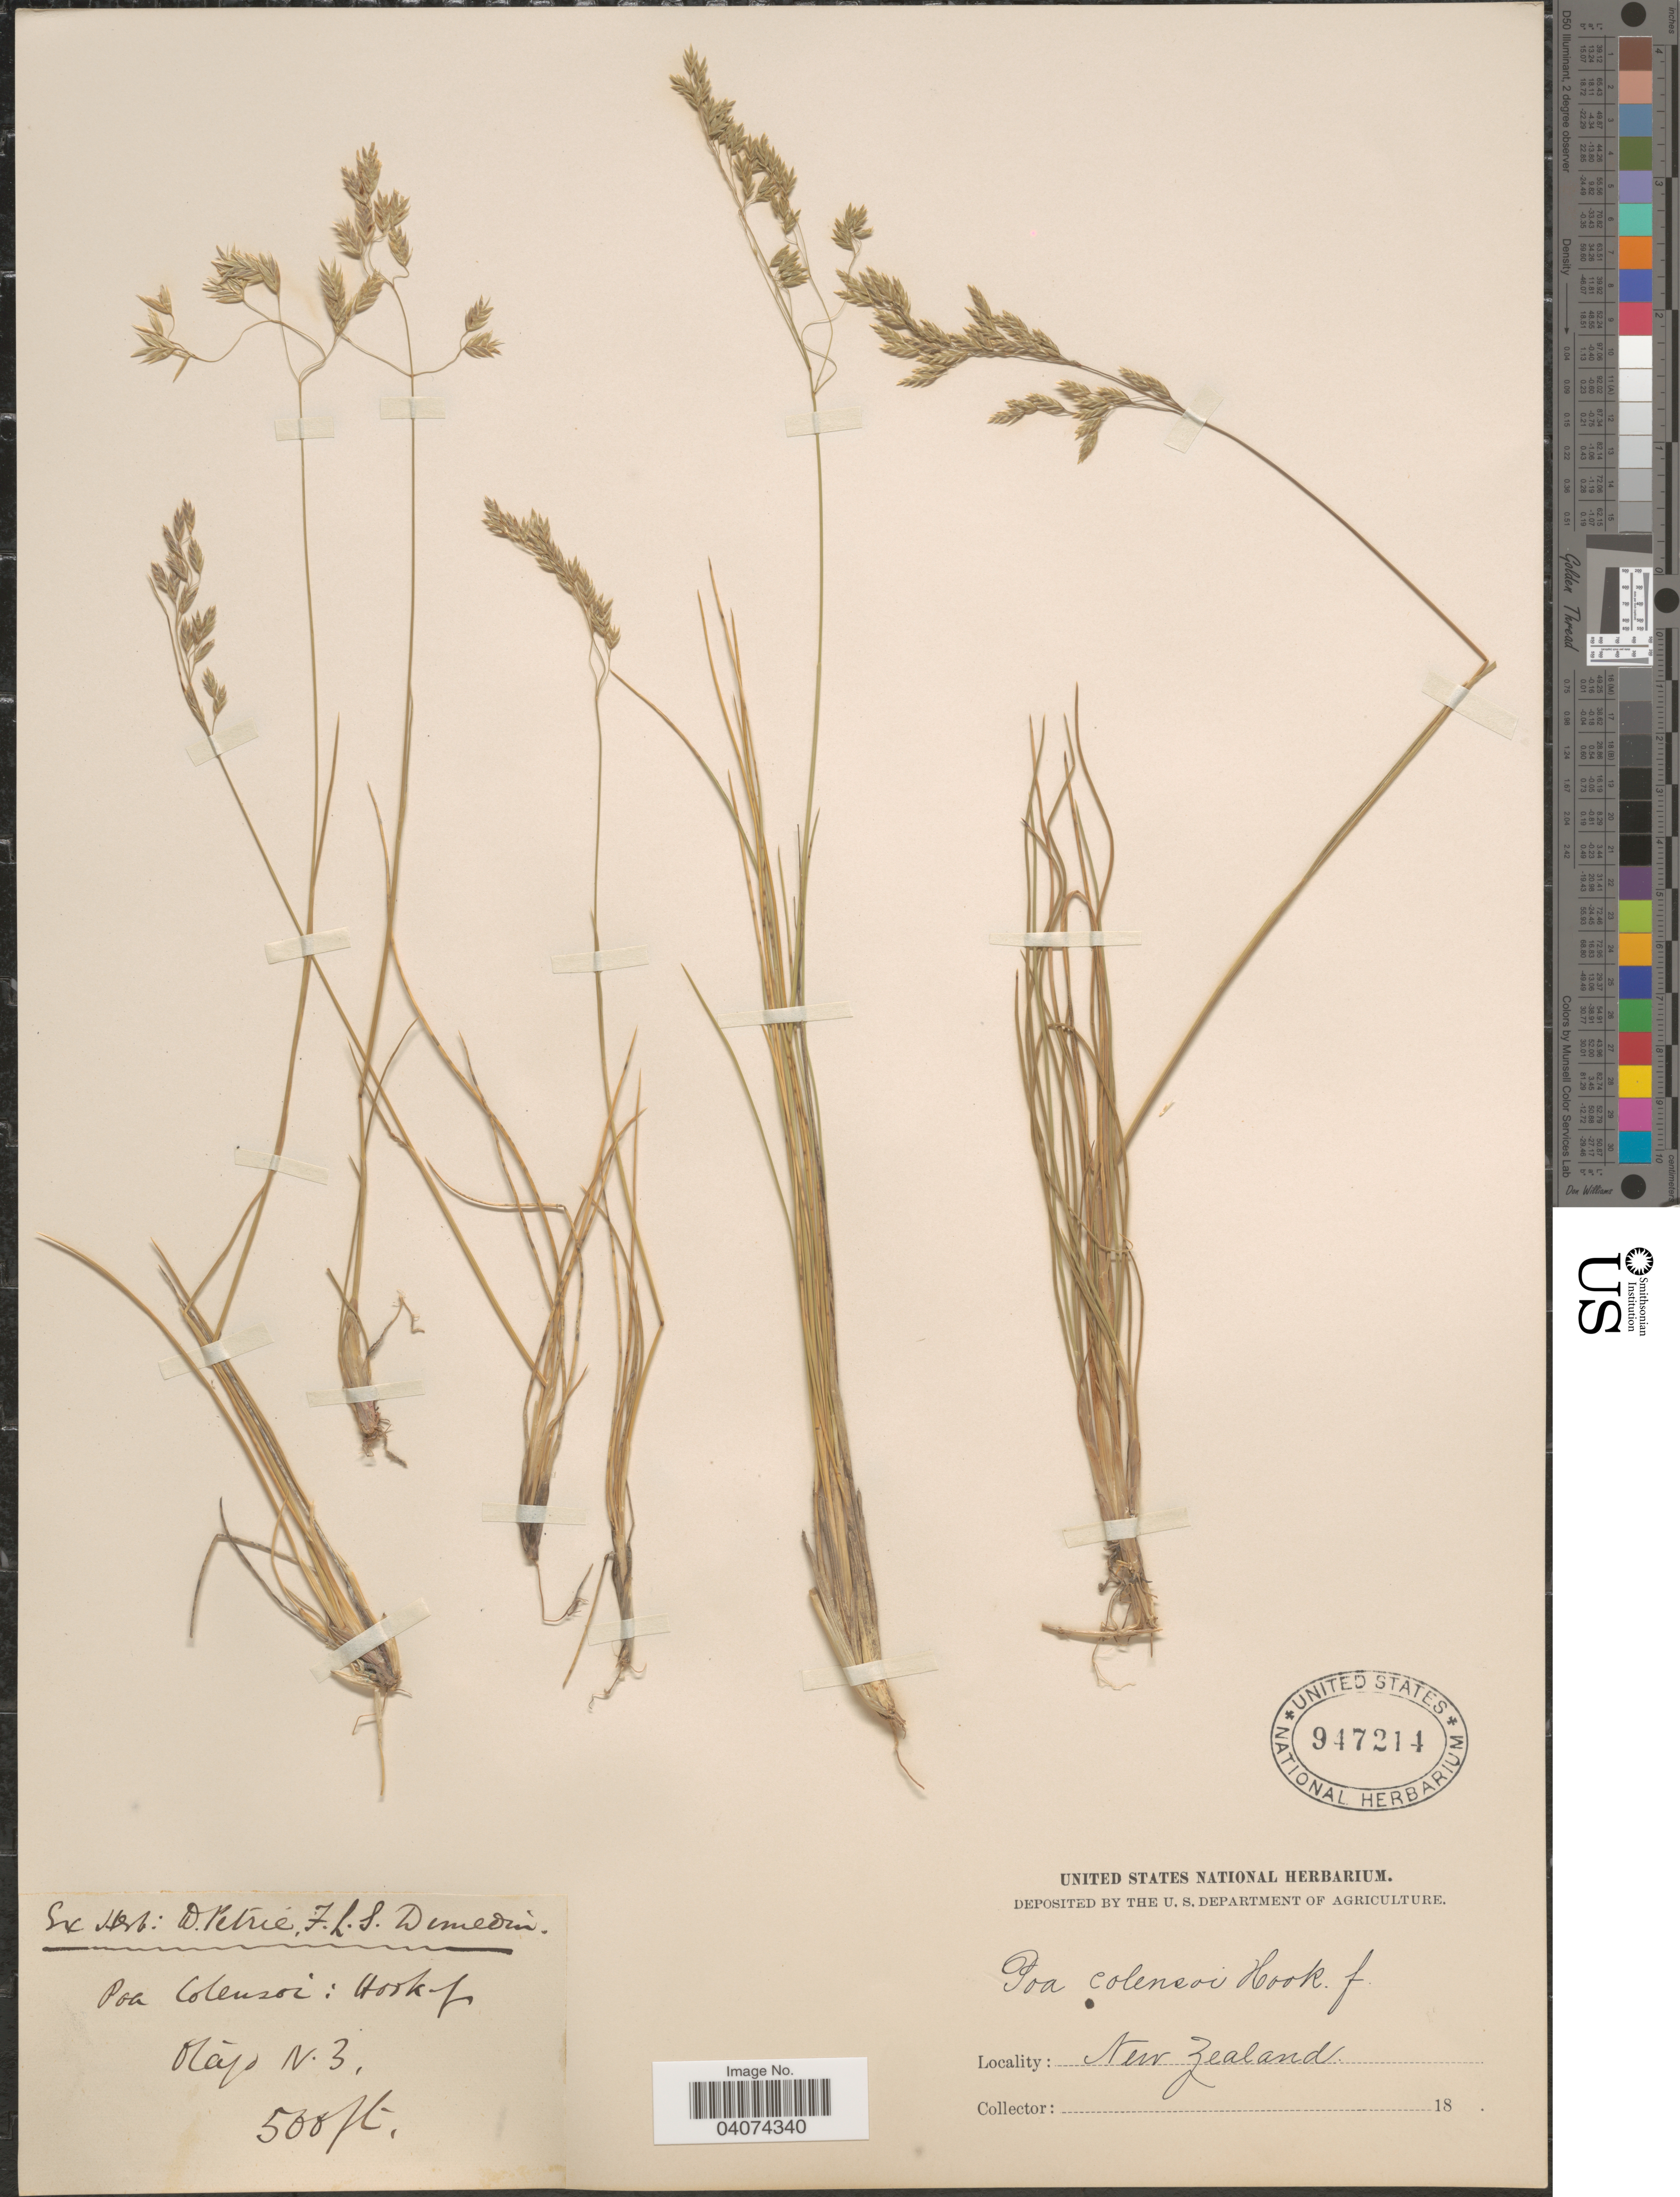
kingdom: Plantae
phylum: Tracheophyta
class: Liliopsida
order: Poales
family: Poaceae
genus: Poa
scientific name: Poa colensoi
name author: Hook. f.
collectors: Ex Herb D. Petrie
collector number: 3*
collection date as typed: Mayo 18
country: New Zealand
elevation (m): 152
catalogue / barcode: US 947214